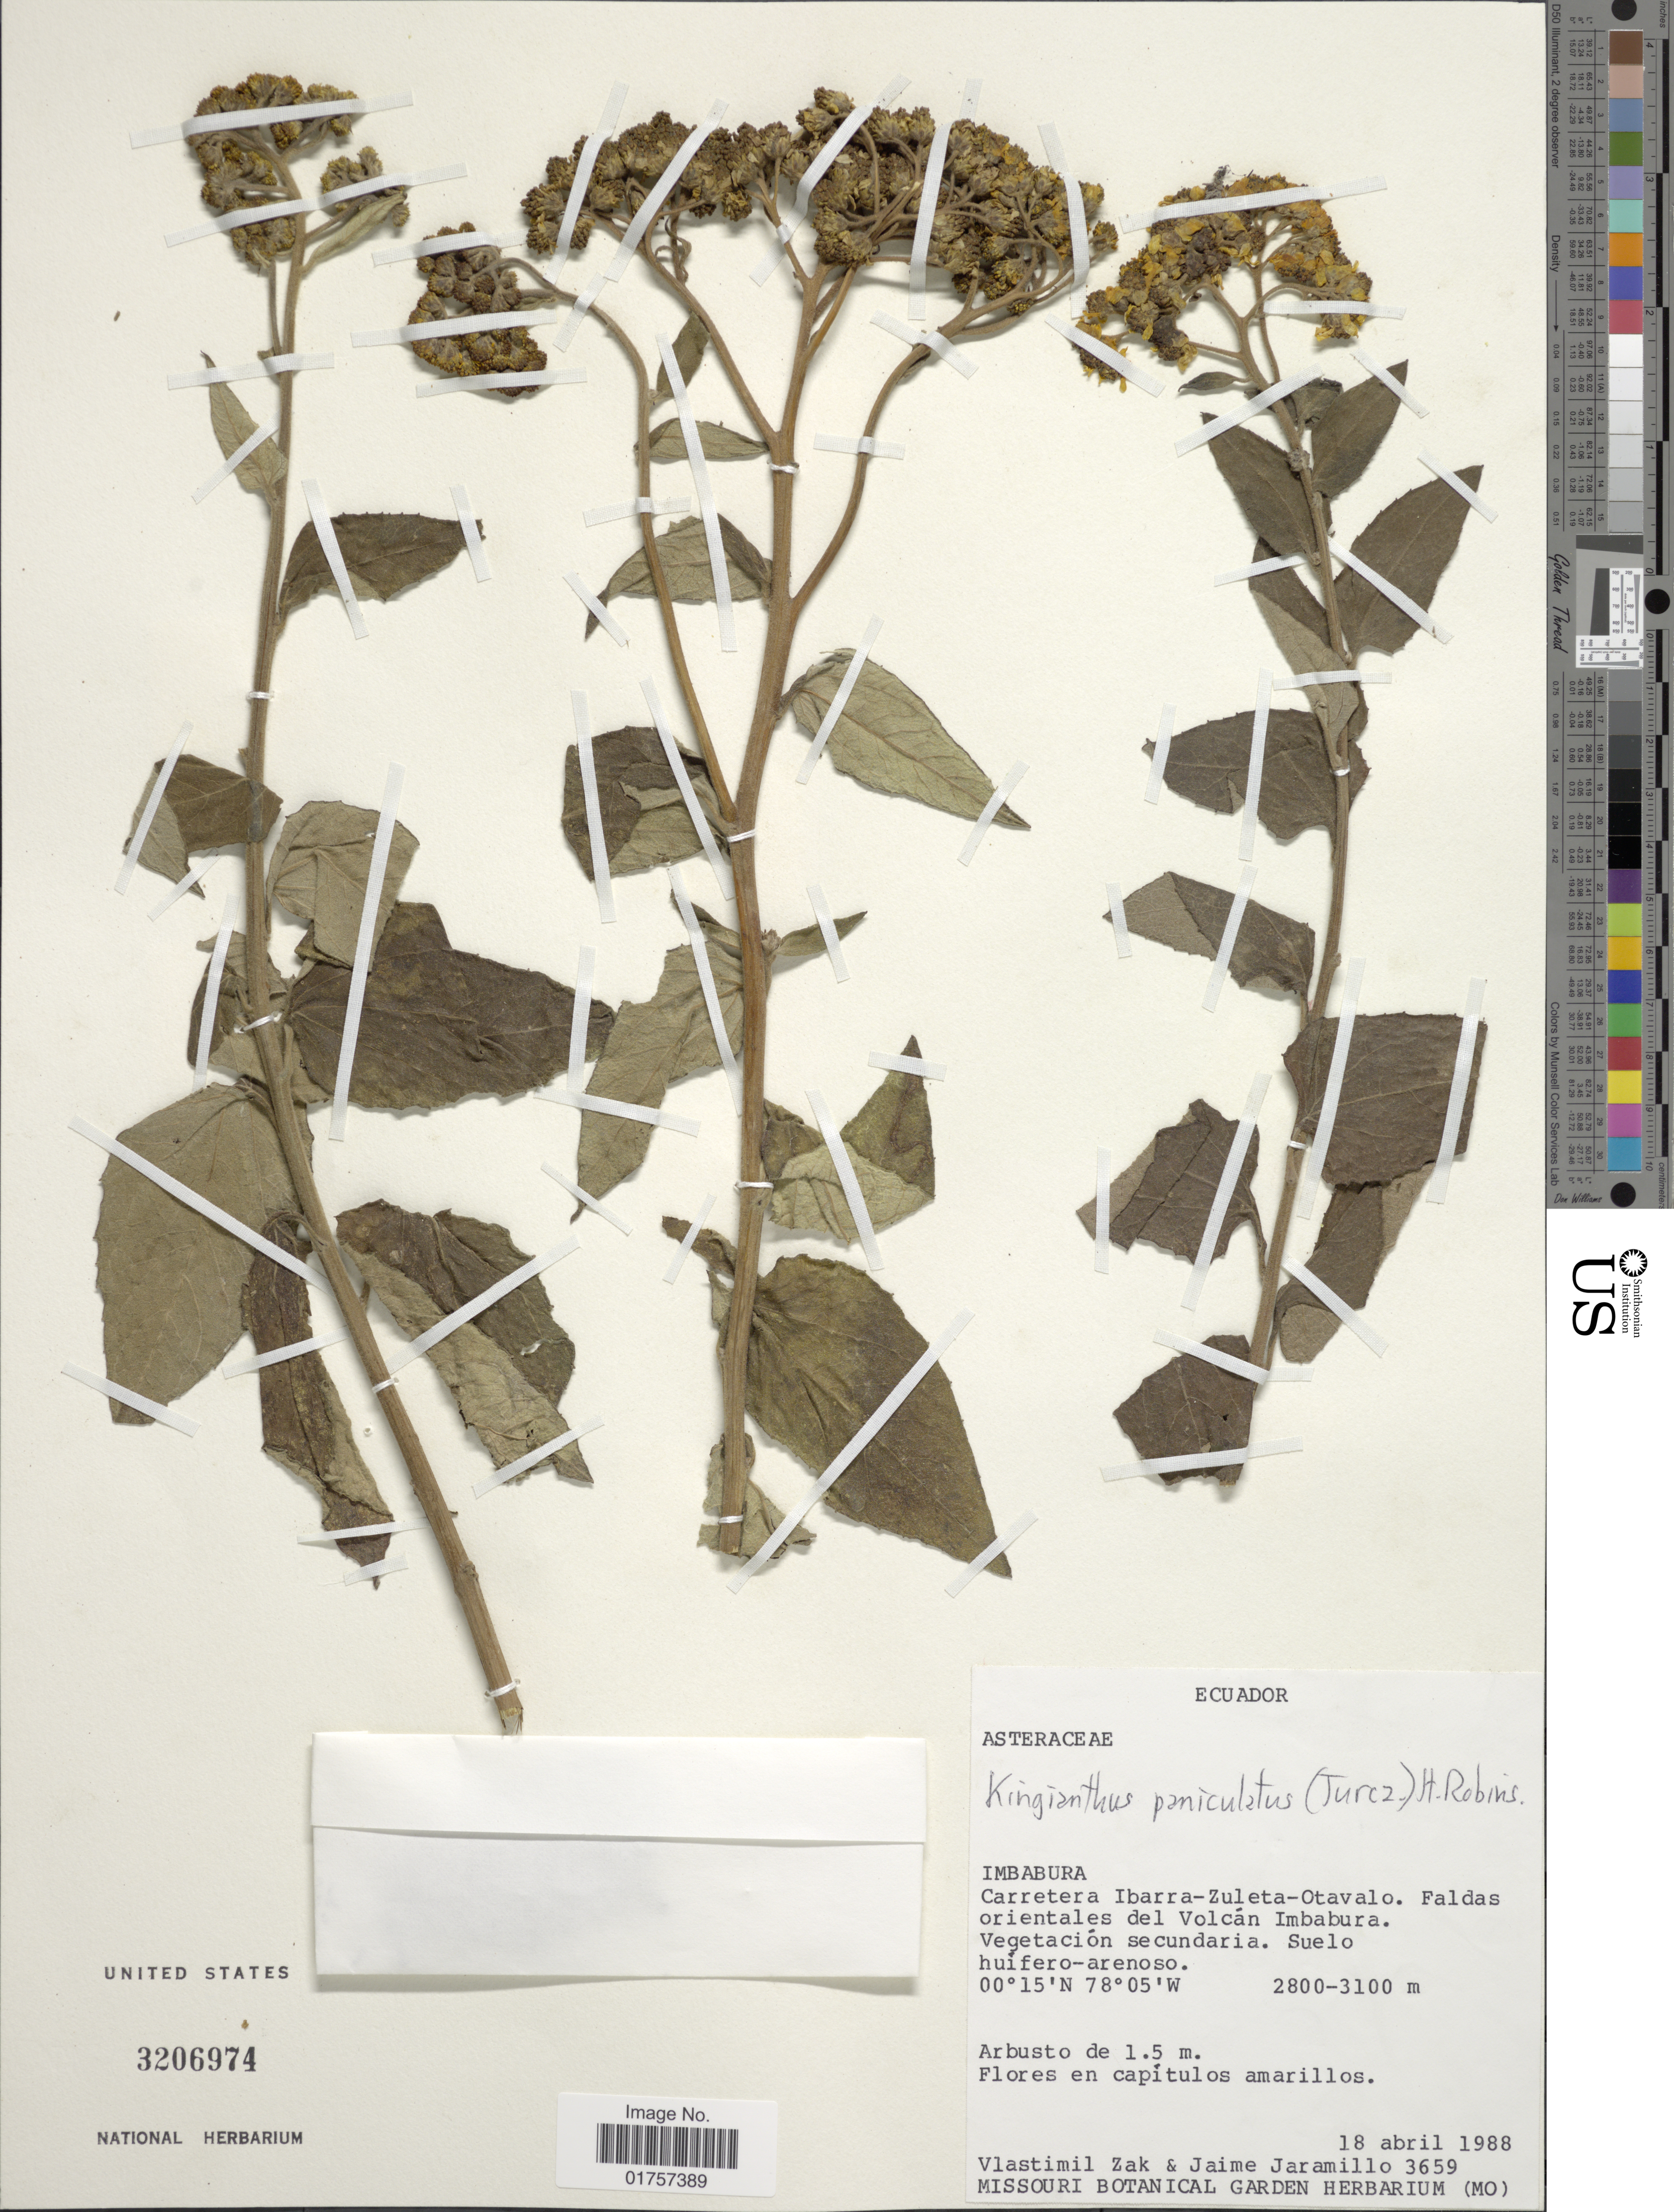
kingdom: Plantae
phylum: Tracheophyta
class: Magnoliopsida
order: Asterales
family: Asteraceae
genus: Kingianthus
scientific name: Kingianthus sodiroi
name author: (Hieron.) H. Rob.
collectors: V. Zak & J. Jaramillo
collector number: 3659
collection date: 1988-04-18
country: Ecuador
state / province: Imbabura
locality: Carretera Ibarra-Zuleta-Otavelo. Faldas orientales del Volcán Imbabura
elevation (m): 2800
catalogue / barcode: US 3206974